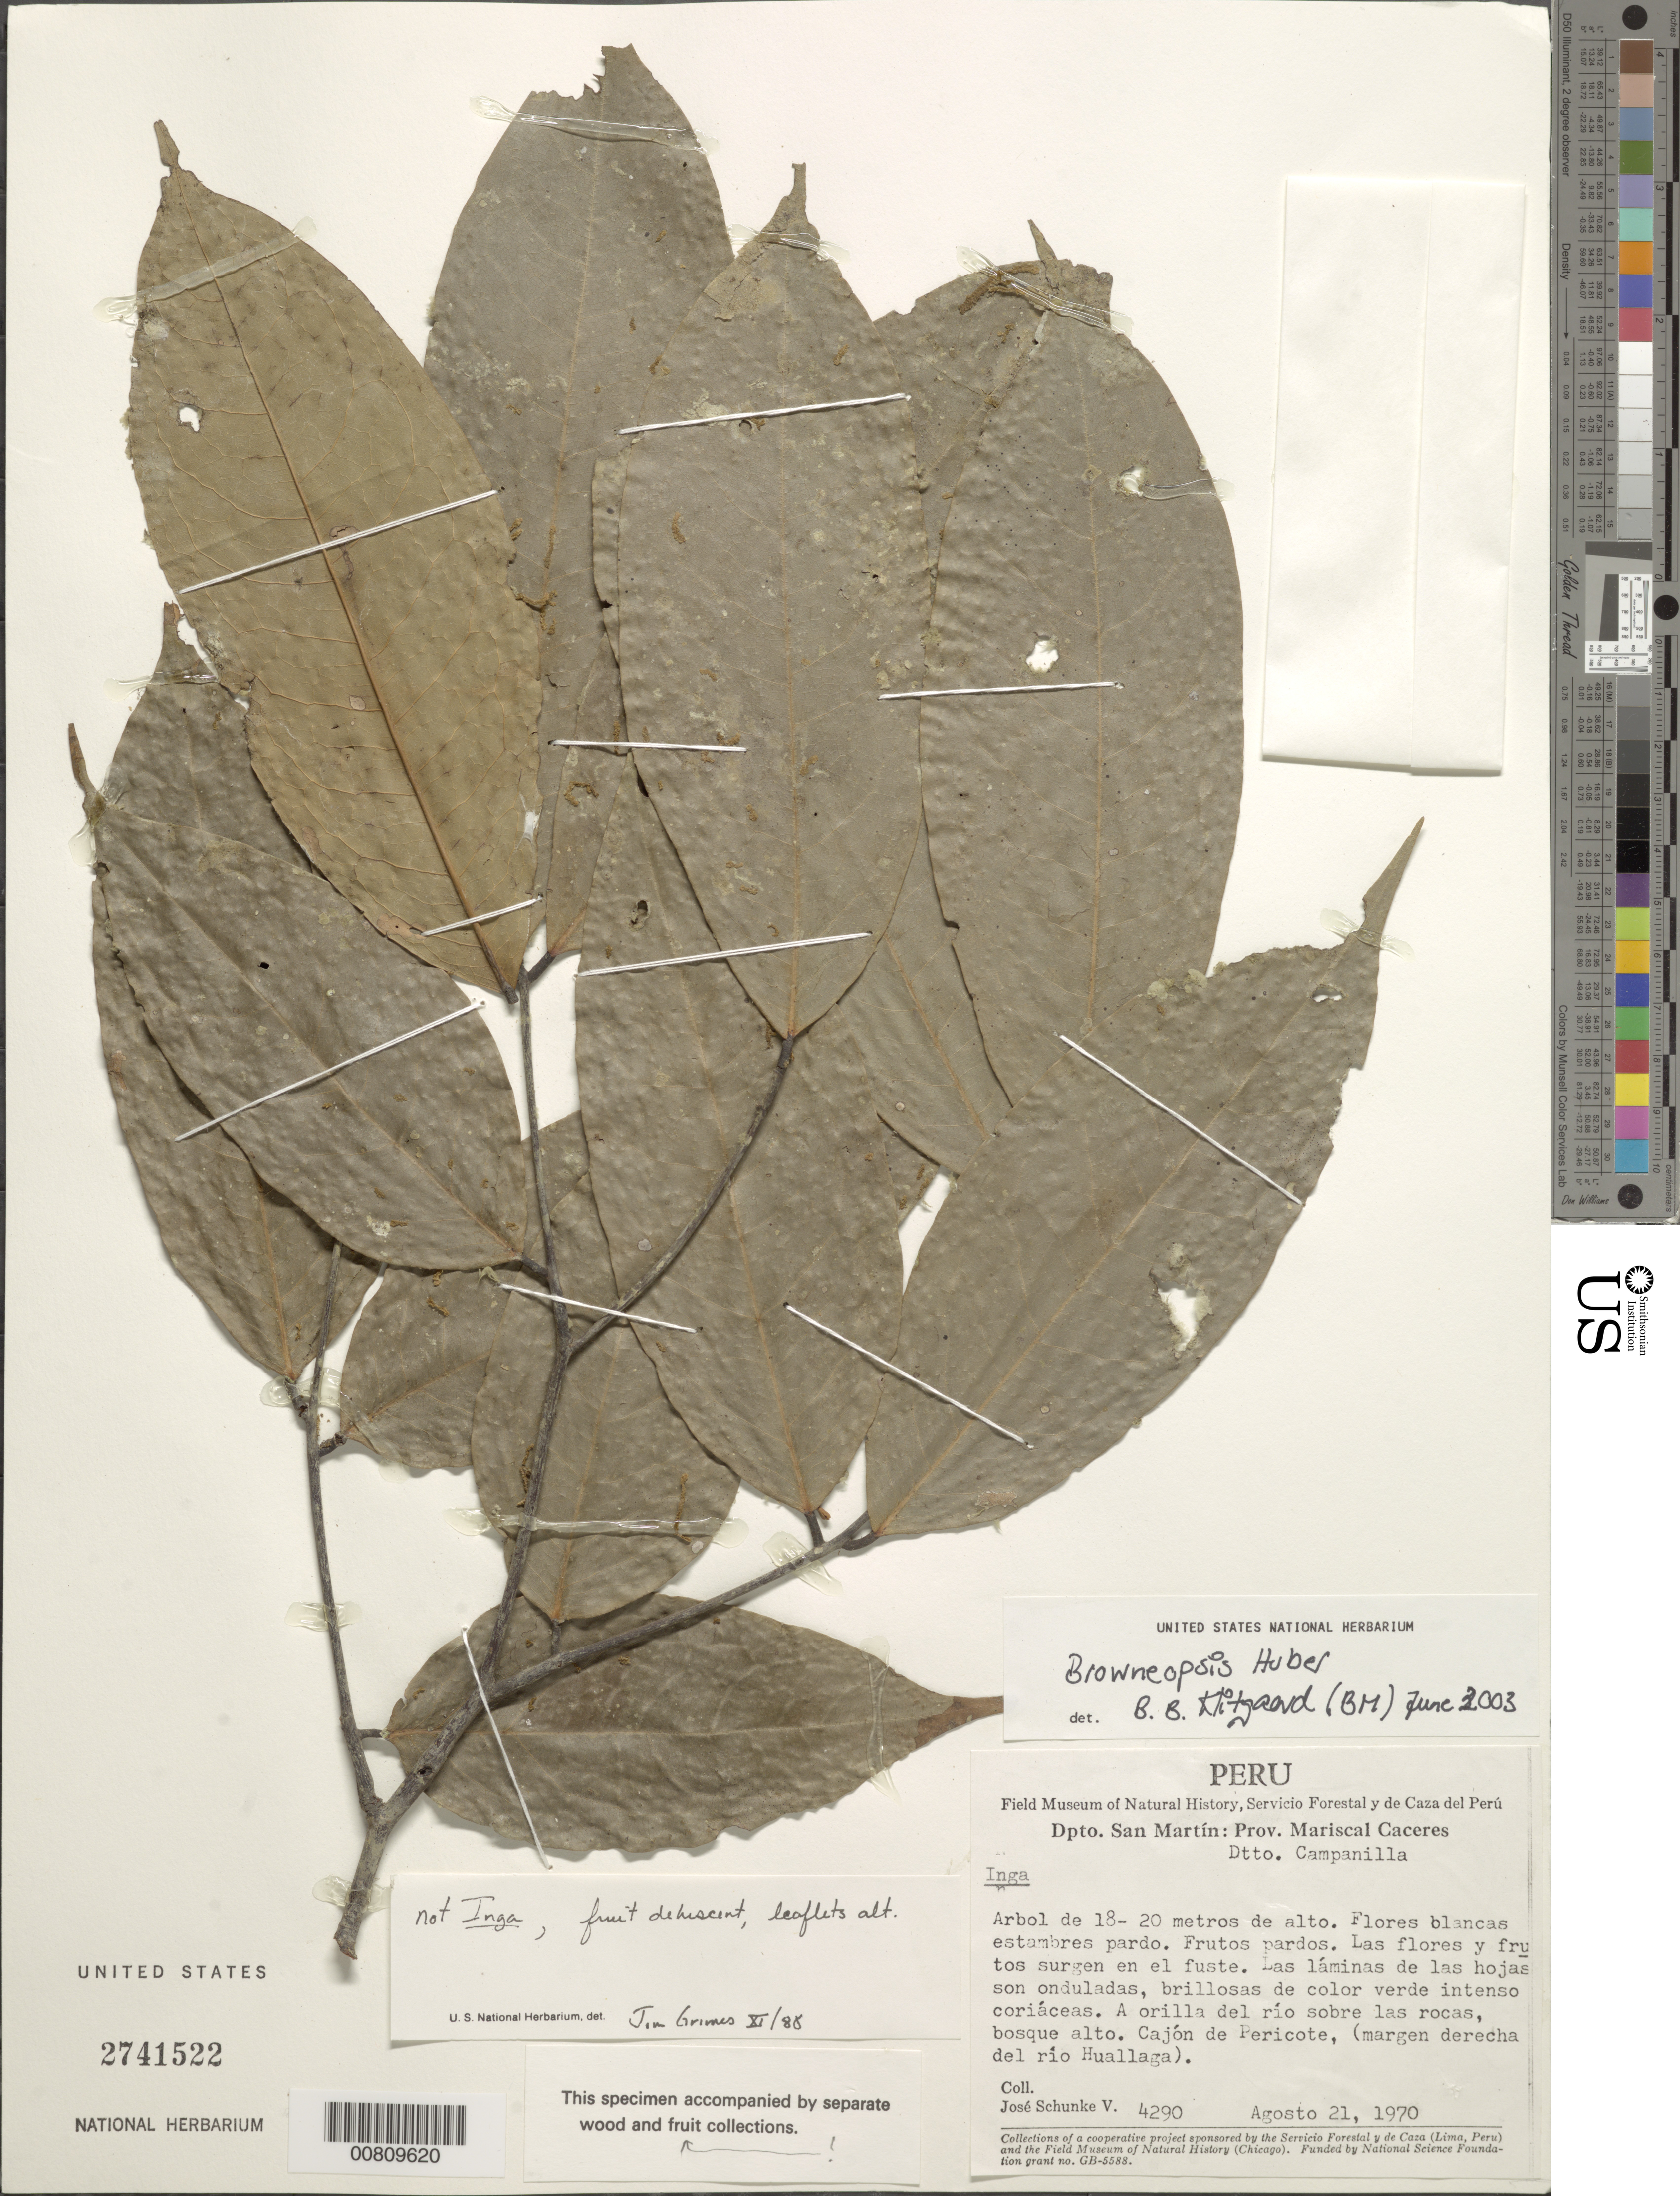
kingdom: Plantae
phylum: Tracheophyta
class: Magnoliopsida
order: Fabales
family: Fabaceae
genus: Browneopsis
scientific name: Browneopsis sp.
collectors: J. Schunke Vigo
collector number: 4290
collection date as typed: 21 Aug 1970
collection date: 1970-08-21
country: Peru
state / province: San Martín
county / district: Mariscal Cáceres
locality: Campanilla, Cajon de Pericote.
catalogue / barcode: US 2741522